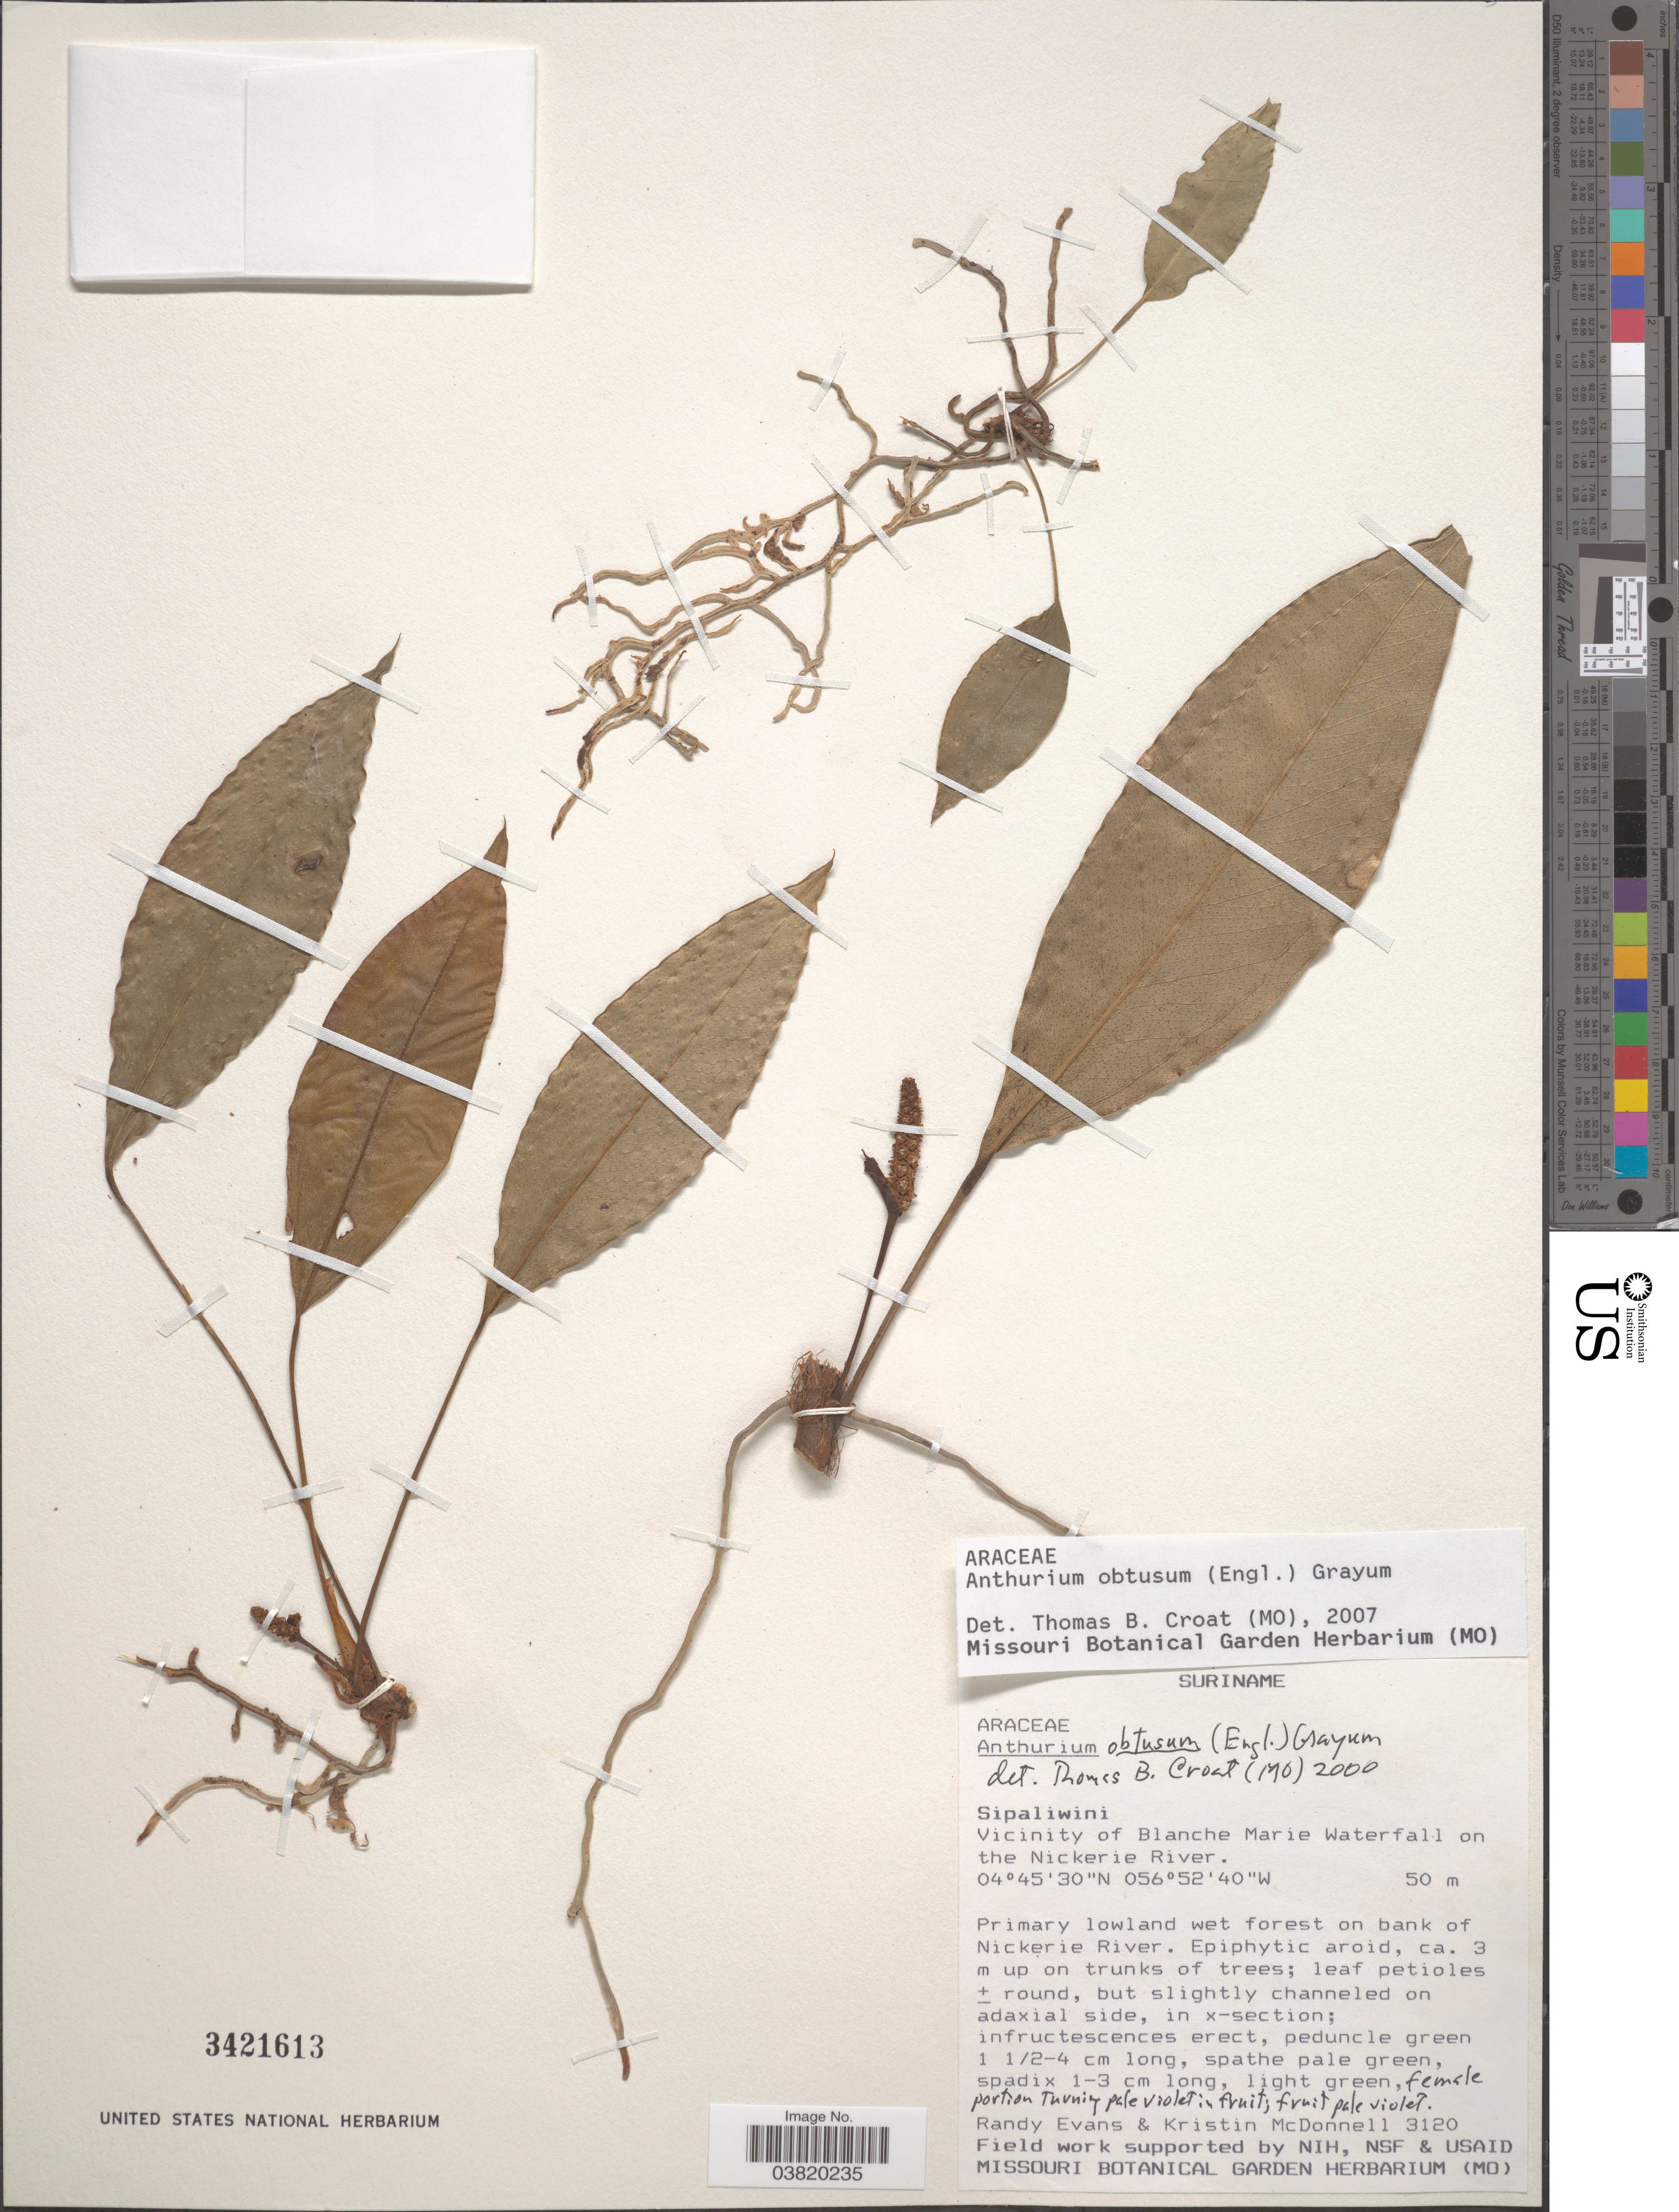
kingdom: Plantae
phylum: Tracheophyta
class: Liliopsida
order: Alismatales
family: Araceae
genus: Anthurium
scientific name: Anthurium obtusatum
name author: Engl.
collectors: R. Evans & K. McDonnell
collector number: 3120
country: Suriname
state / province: Sipaliwini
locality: Vicinity of Blanche Marie Waterfall on the Nickerie River.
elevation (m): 50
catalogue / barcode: US 3421613